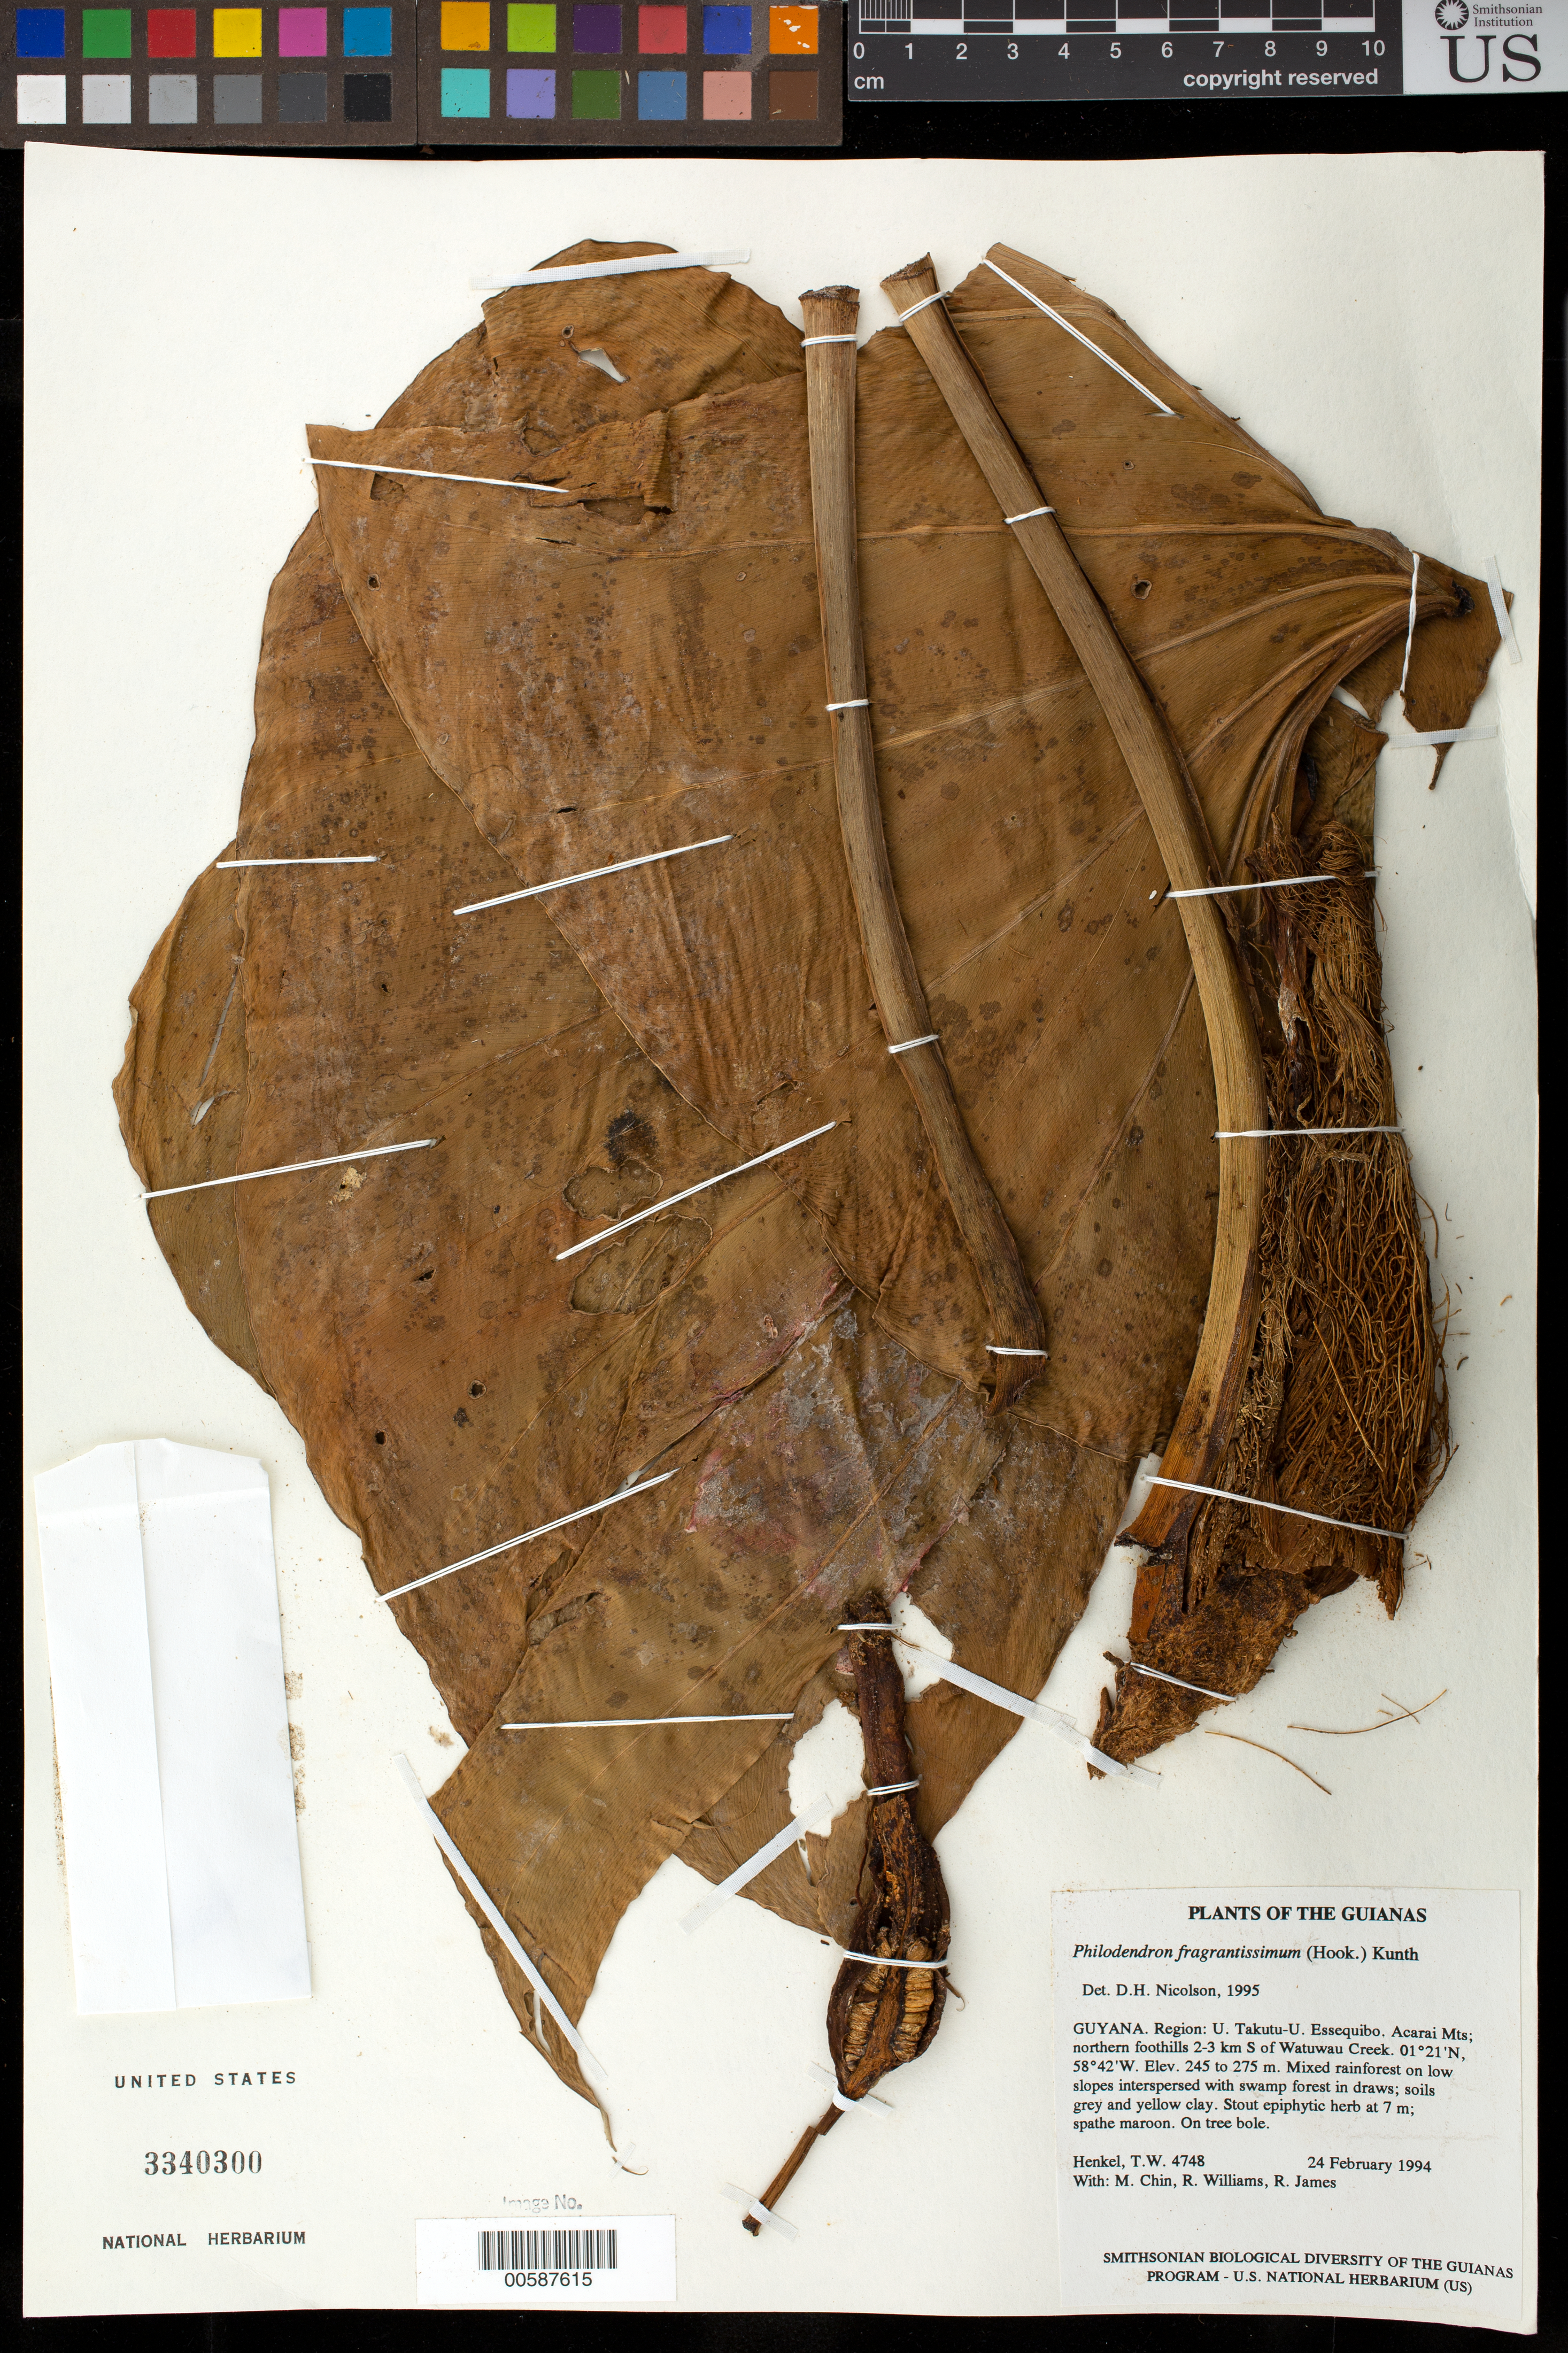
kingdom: Plantae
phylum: Tracheophyta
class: Liliopsida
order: Alismatales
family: Araceae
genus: Philodendron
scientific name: Philodendron fragrantissimum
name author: (G. Don) Kunth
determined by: Nicolson, Dan H.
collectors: T. Henkel, M. Chin, R. Williams & R. James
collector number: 4748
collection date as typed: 24 February 1994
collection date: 1994-02-24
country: Guyana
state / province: U. Takutu-U. Essequibo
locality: Acarai Mts; northern foothills 2-3 km S of Watuwau Creek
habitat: Mixed rainforest on low slopes interspersed with swamp forest in draws; soils grey and yellow clay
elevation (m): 245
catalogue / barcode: US 3340300